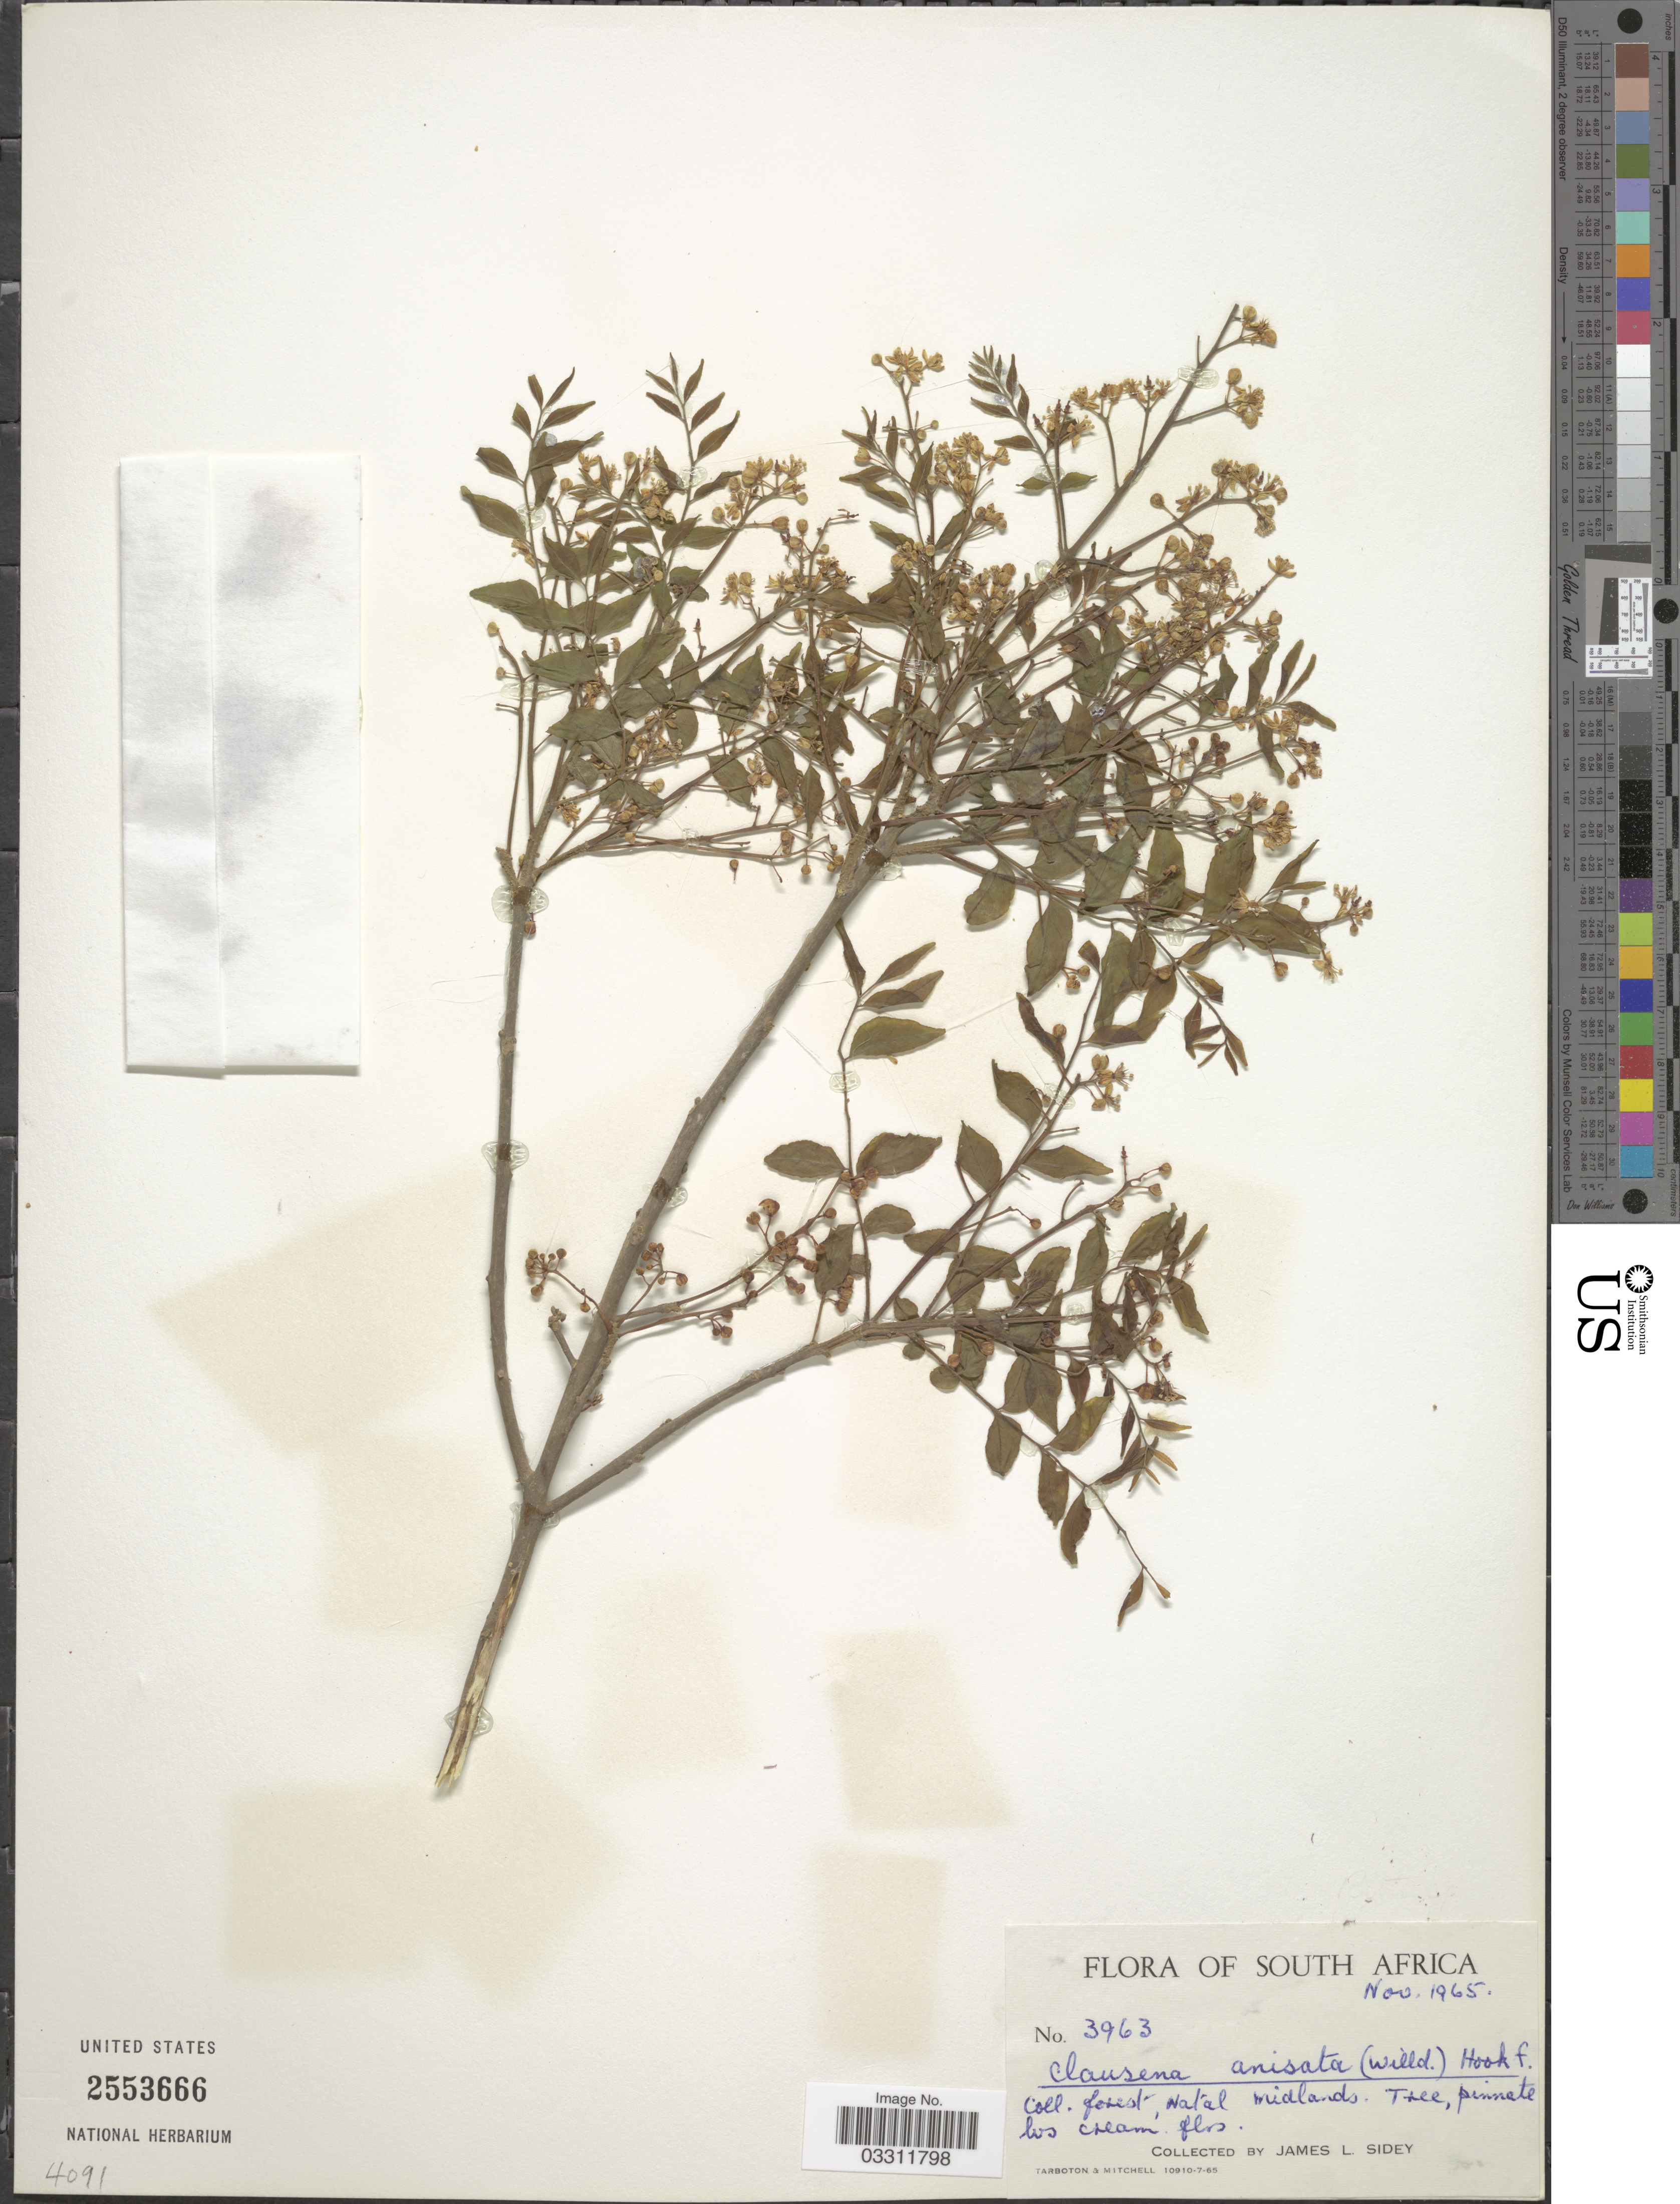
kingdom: Plantae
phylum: Tracheophyta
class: Magnoliopsida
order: Sapindales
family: Rutaceae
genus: Clausena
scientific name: Clausena anisata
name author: (Willd.) Benth.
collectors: J. L. Sidey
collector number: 3963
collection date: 1965-11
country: South Africa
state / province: KwaZulu-Natal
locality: Forest, Natal midlands.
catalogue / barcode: US 2553666